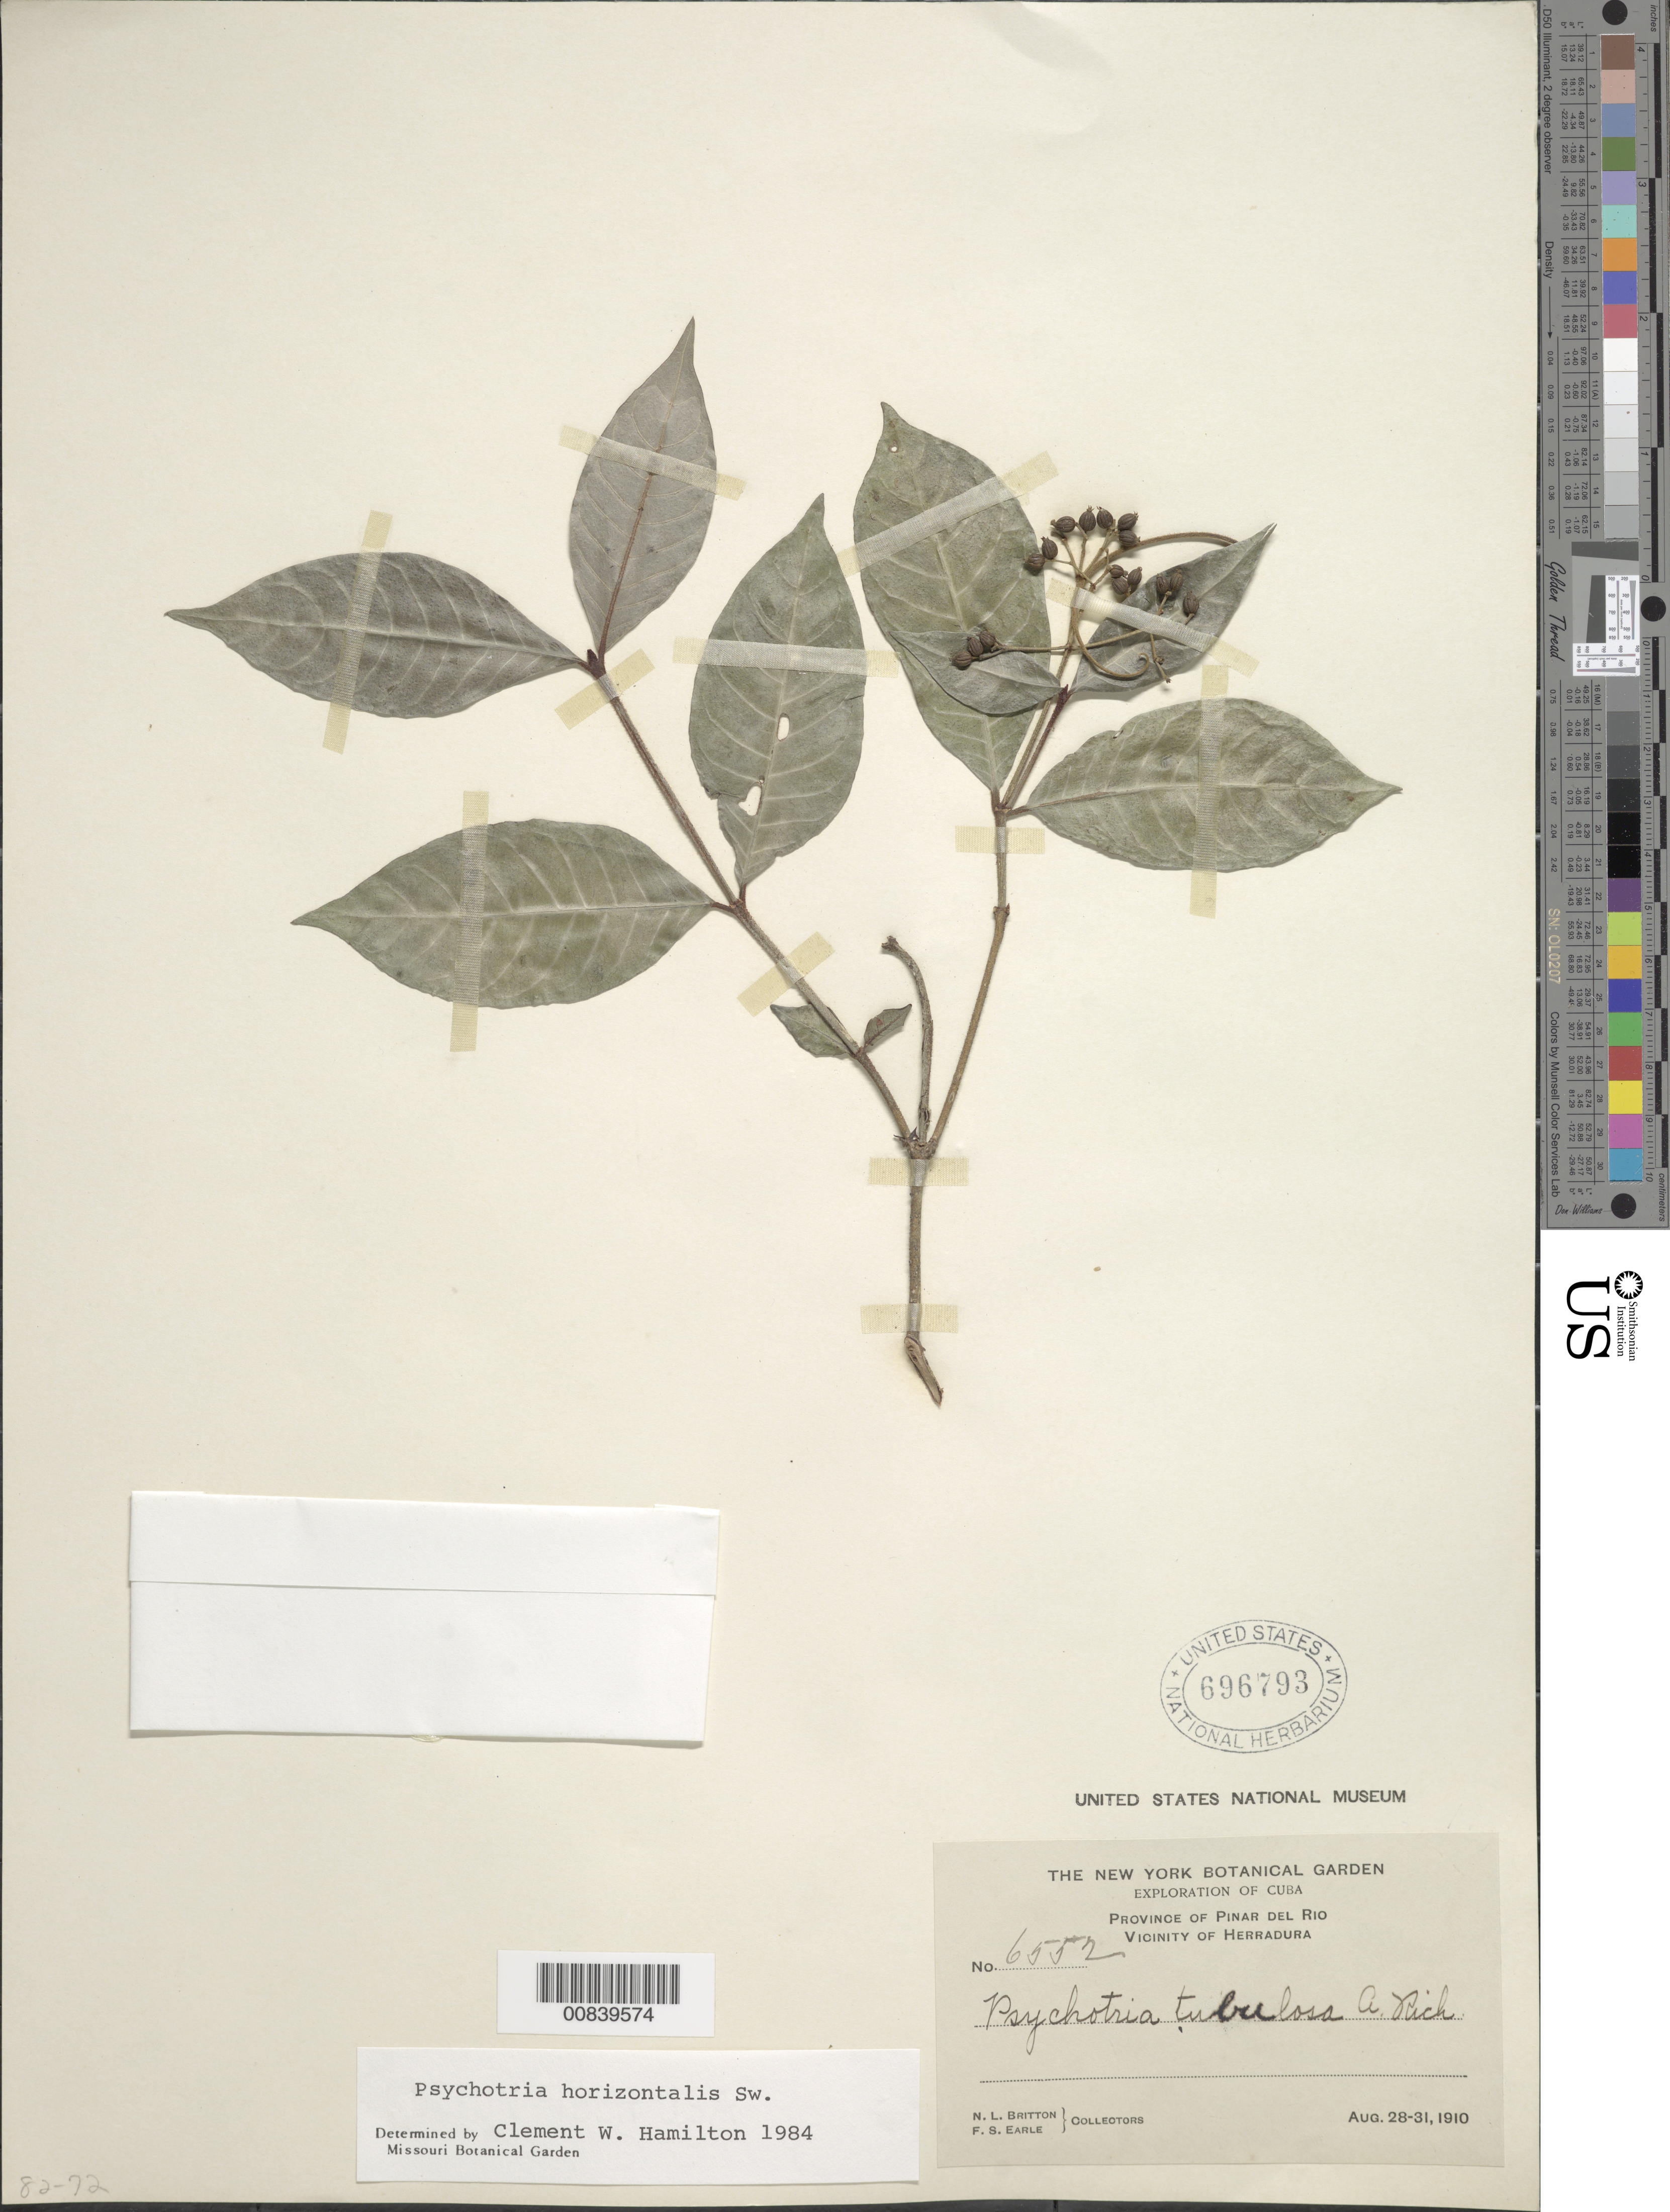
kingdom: Plantae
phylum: Tracheophyta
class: Magnoliopsida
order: Gentianales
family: Rubiaceae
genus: Psychotria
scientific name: Psychotria horizontalis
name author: Sw.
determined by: Hamilton, C. W.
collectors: N. Britton & F. S. Earle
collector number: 6552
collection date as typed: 28 Aug 1910 to 31 Aug 1910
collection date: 1910-08-28/1910-08-31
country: Cuba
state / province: Pinar del Río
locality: Vicinity of Herradura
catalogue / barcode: US 696793